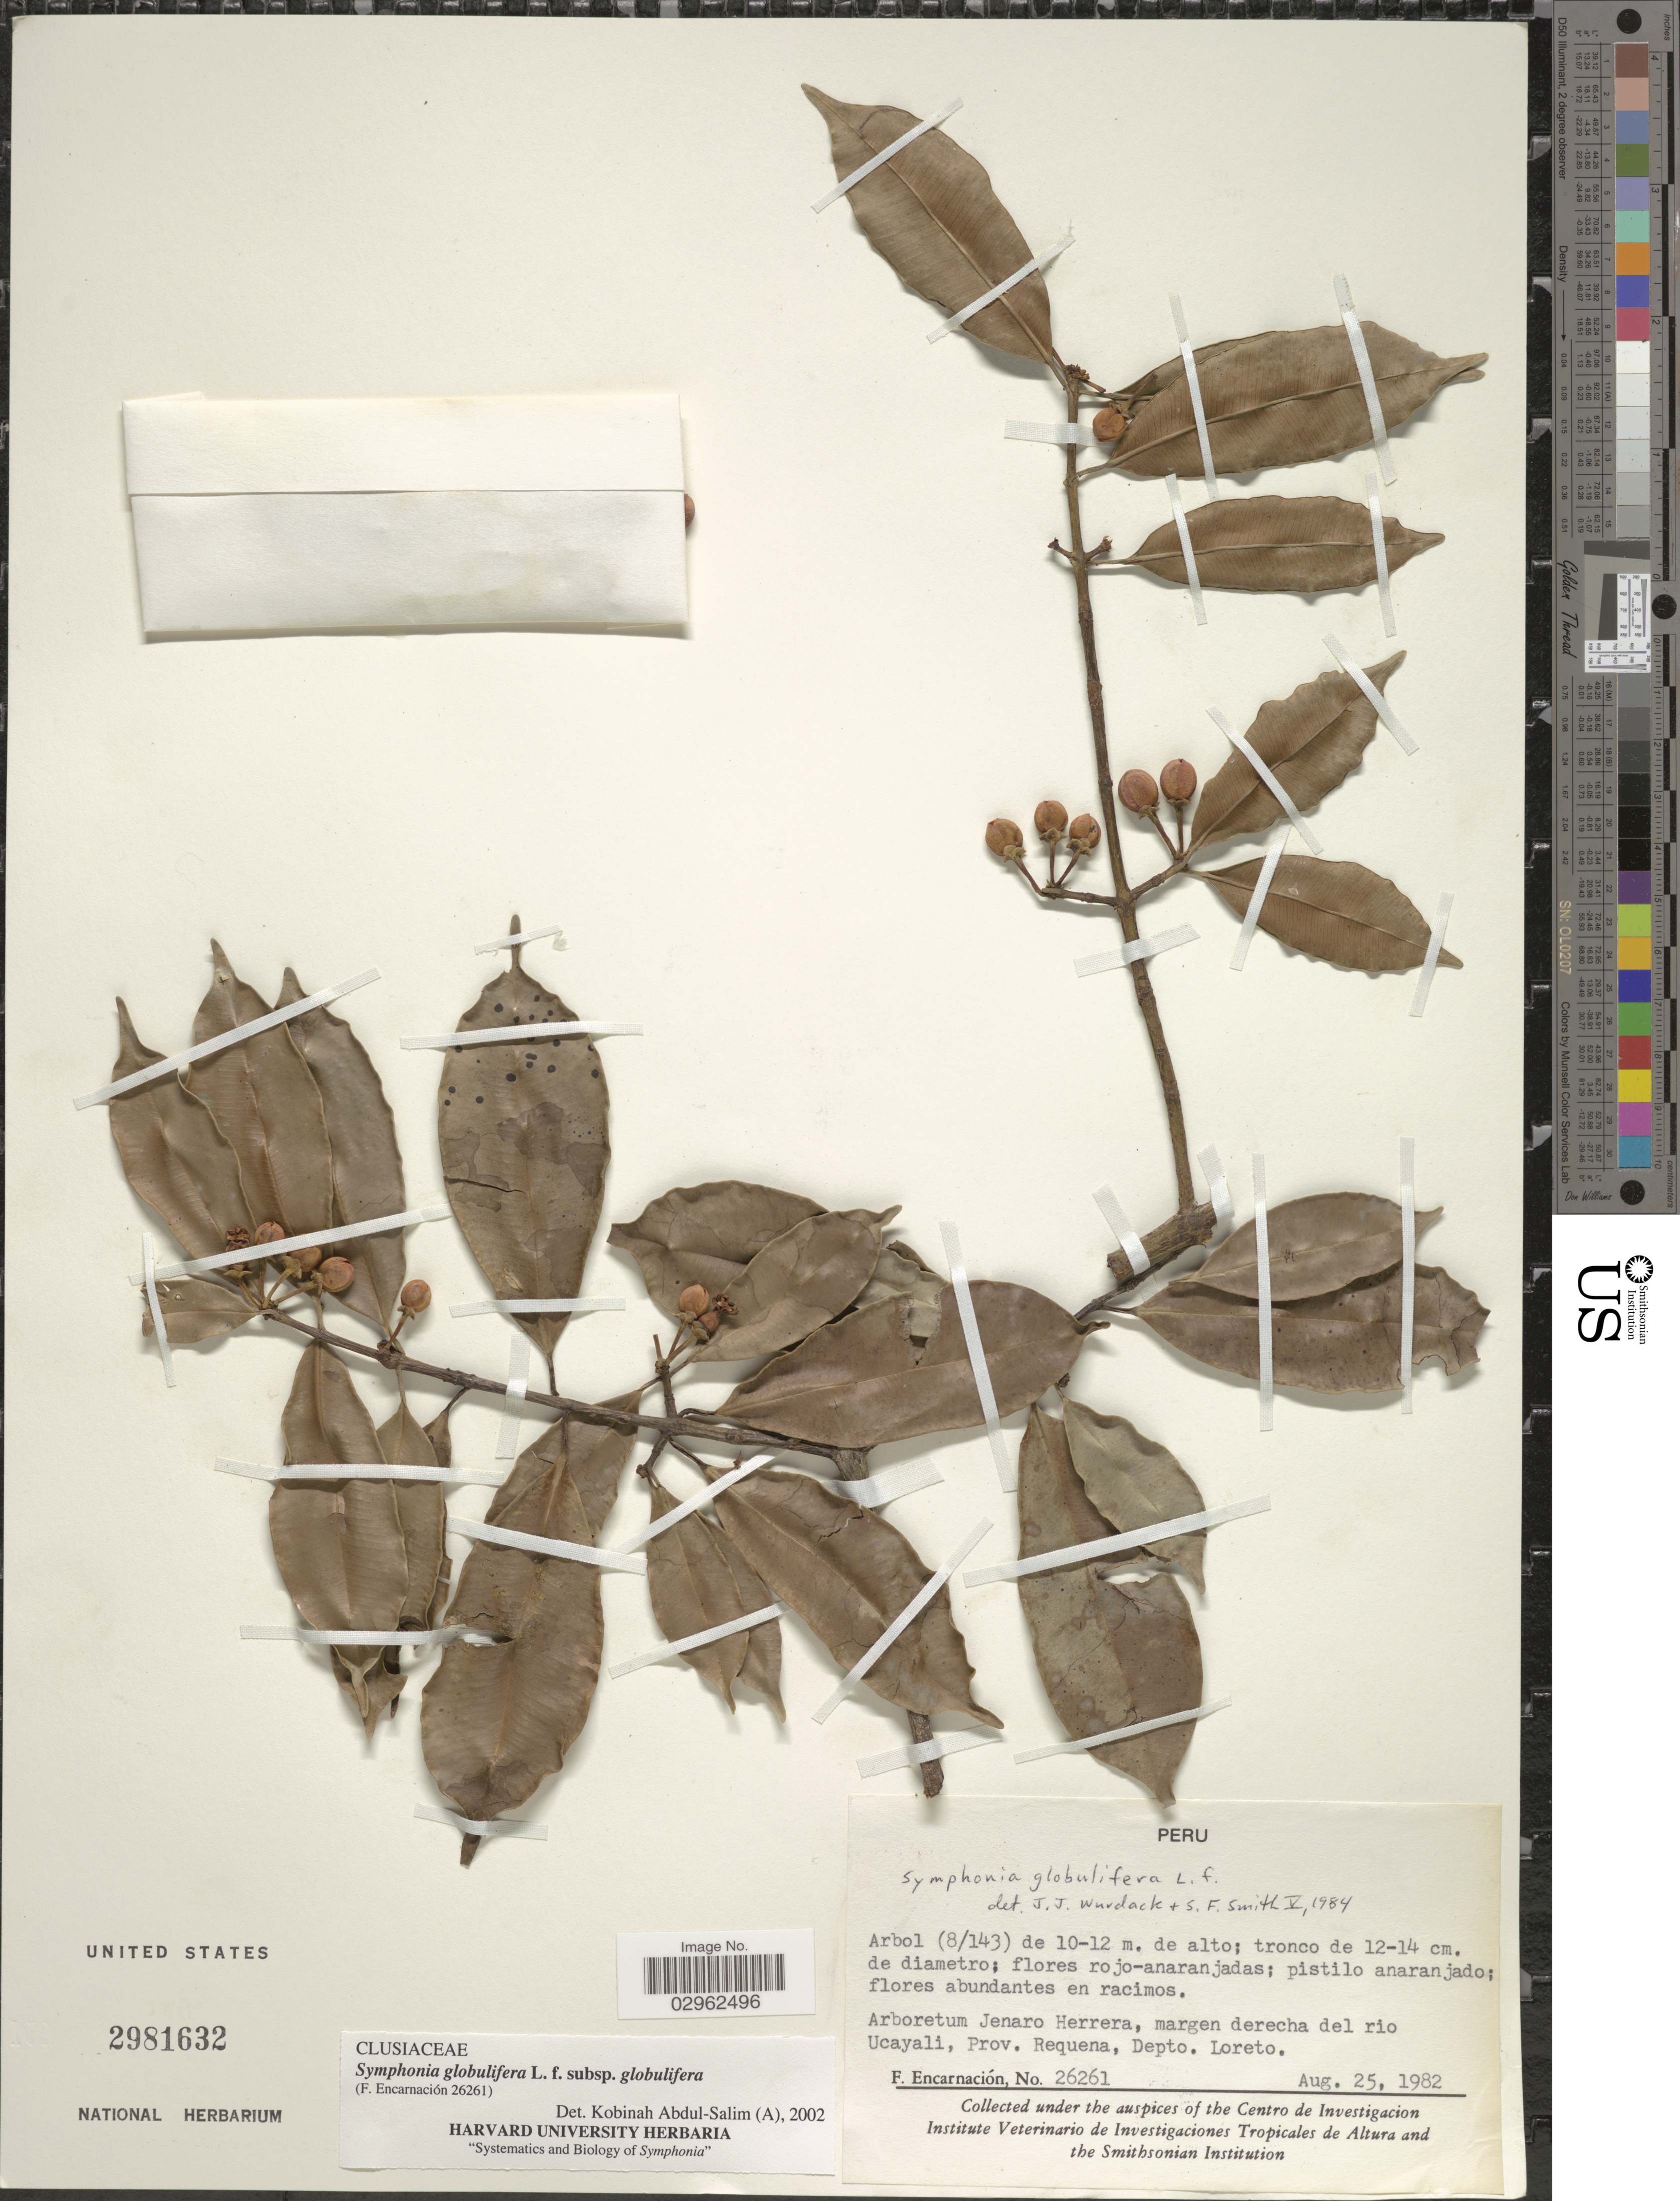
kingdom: Plantae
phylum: Tracheophyta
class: Magnoliopsida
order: Malpighiales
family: Clusiaceae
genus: Symphonia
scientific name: Symphonia globulifera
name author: L. f.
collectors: F. Encarnación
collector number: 26261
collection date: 1982-08-25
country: Peru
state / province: Loreto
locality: Arboretum Jenaro Herrera, margen derecha del rio Ucayali, Prov. Requena, Depto. Loreto.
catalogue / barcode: US 2981632